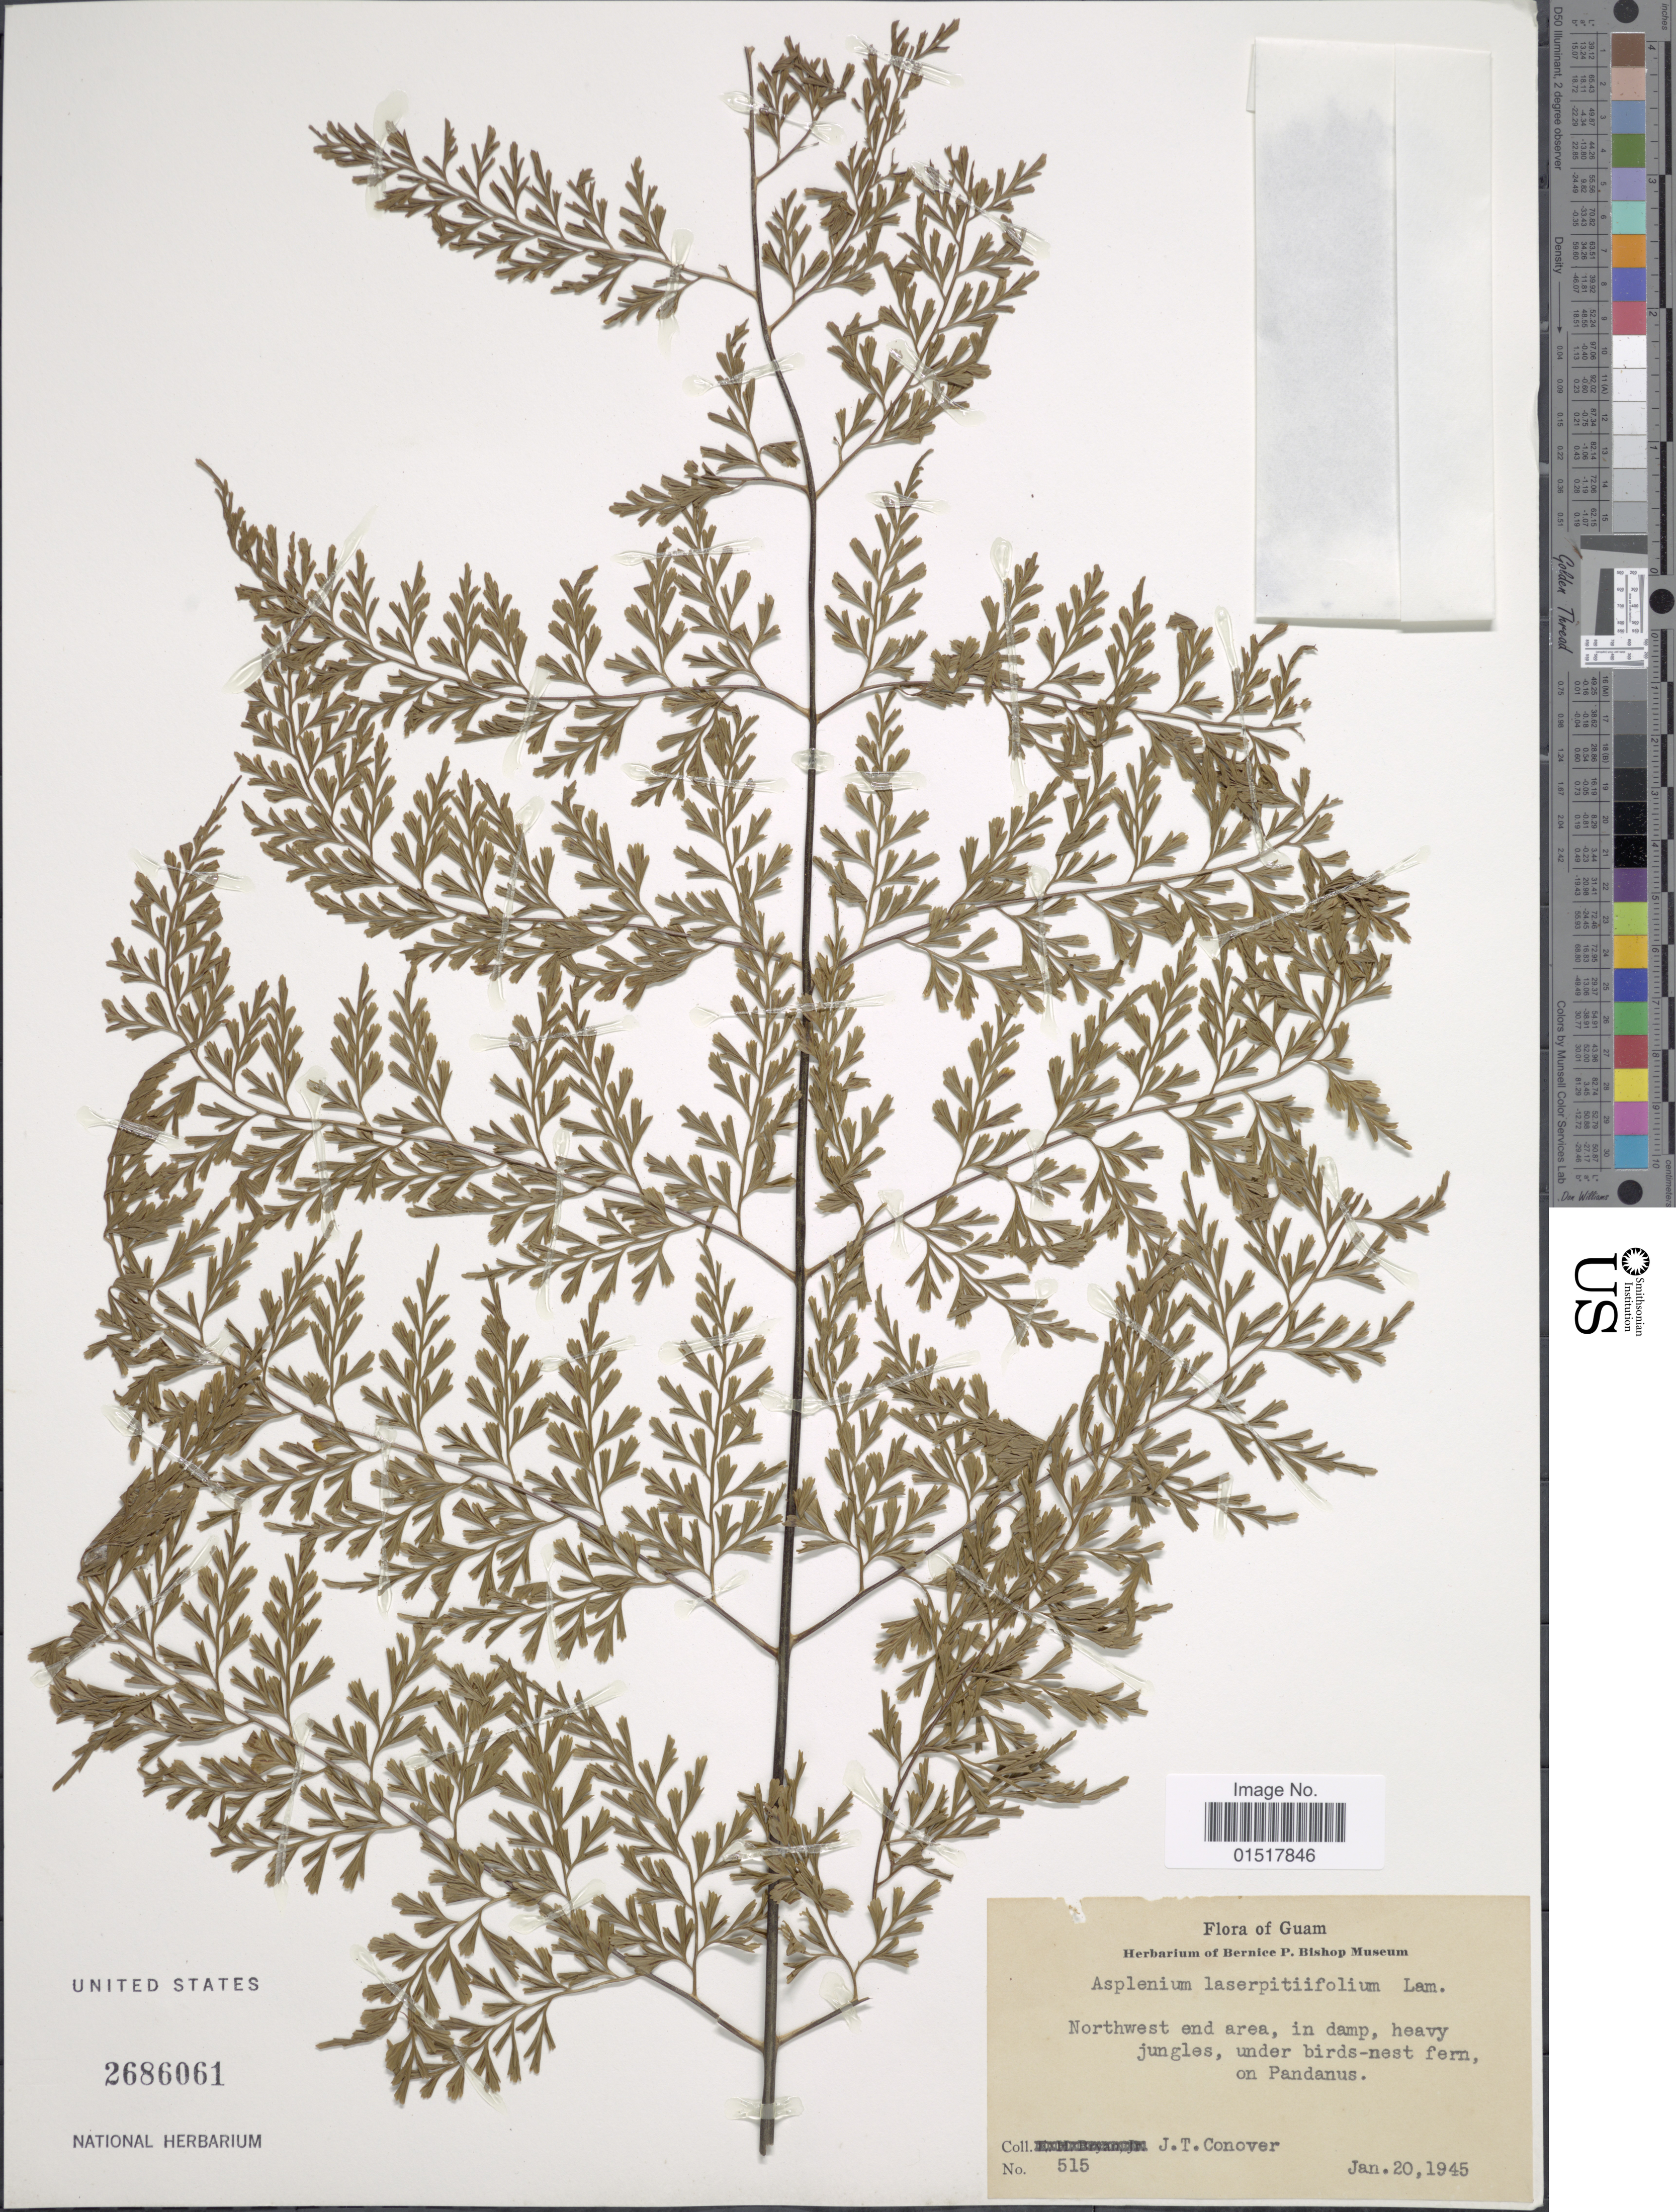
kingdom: Plantae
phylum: Tracheophyta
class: Polypodiopsida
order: Polypodiales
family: Aspleniaceae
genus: Asplenium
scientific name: Asplenium laserpitiifolium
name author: Lam.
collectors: J. T. Conover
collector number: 515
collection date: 1945-01-20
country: Guam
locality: Northwest end area, in damp, heavy jungles, under birds-nest fern, on Pandanus.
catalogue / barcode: US 2686061